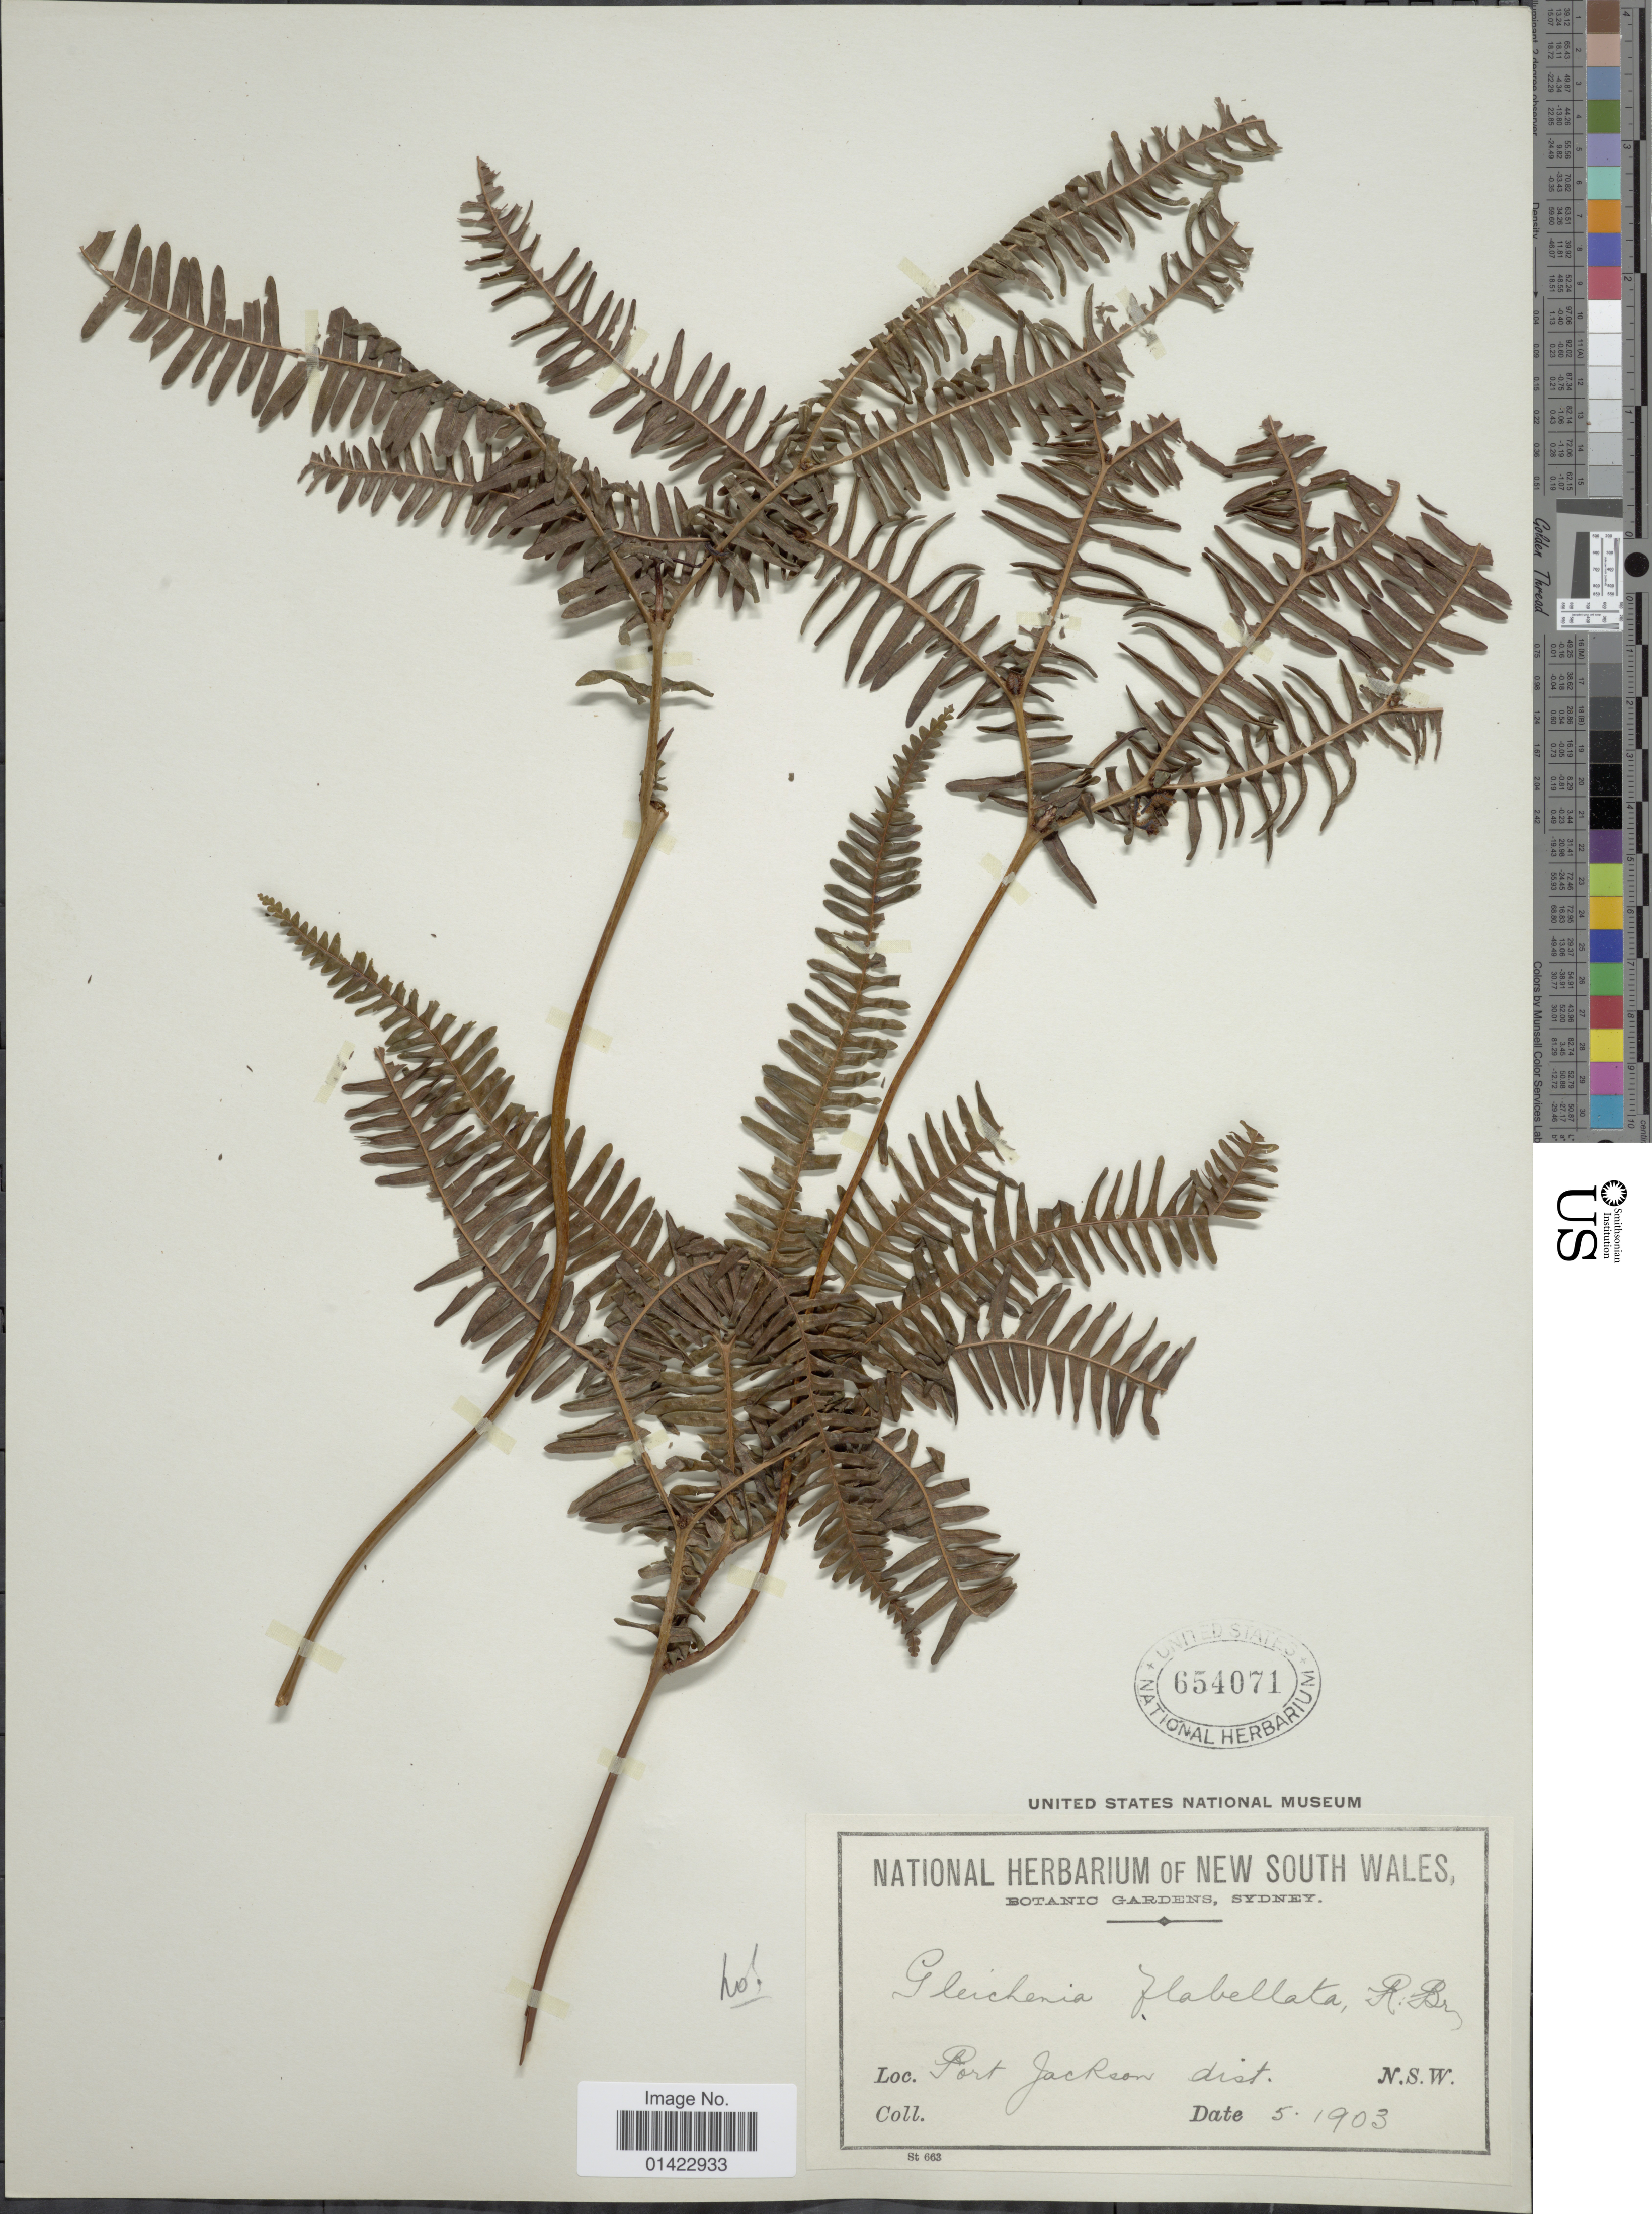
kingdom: Plantae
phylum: Tracheophyta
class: Polypodiopsida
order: Gleicheniales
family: Gleicheniaceae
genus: Sticherus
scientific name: Sticherus flabellatus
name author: (R. Br.) H. St. John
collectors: ex herb. New South Wales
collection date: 1903-05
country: Australia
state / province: New South Wales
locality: Port Jackson dist.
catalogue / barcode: US 654071